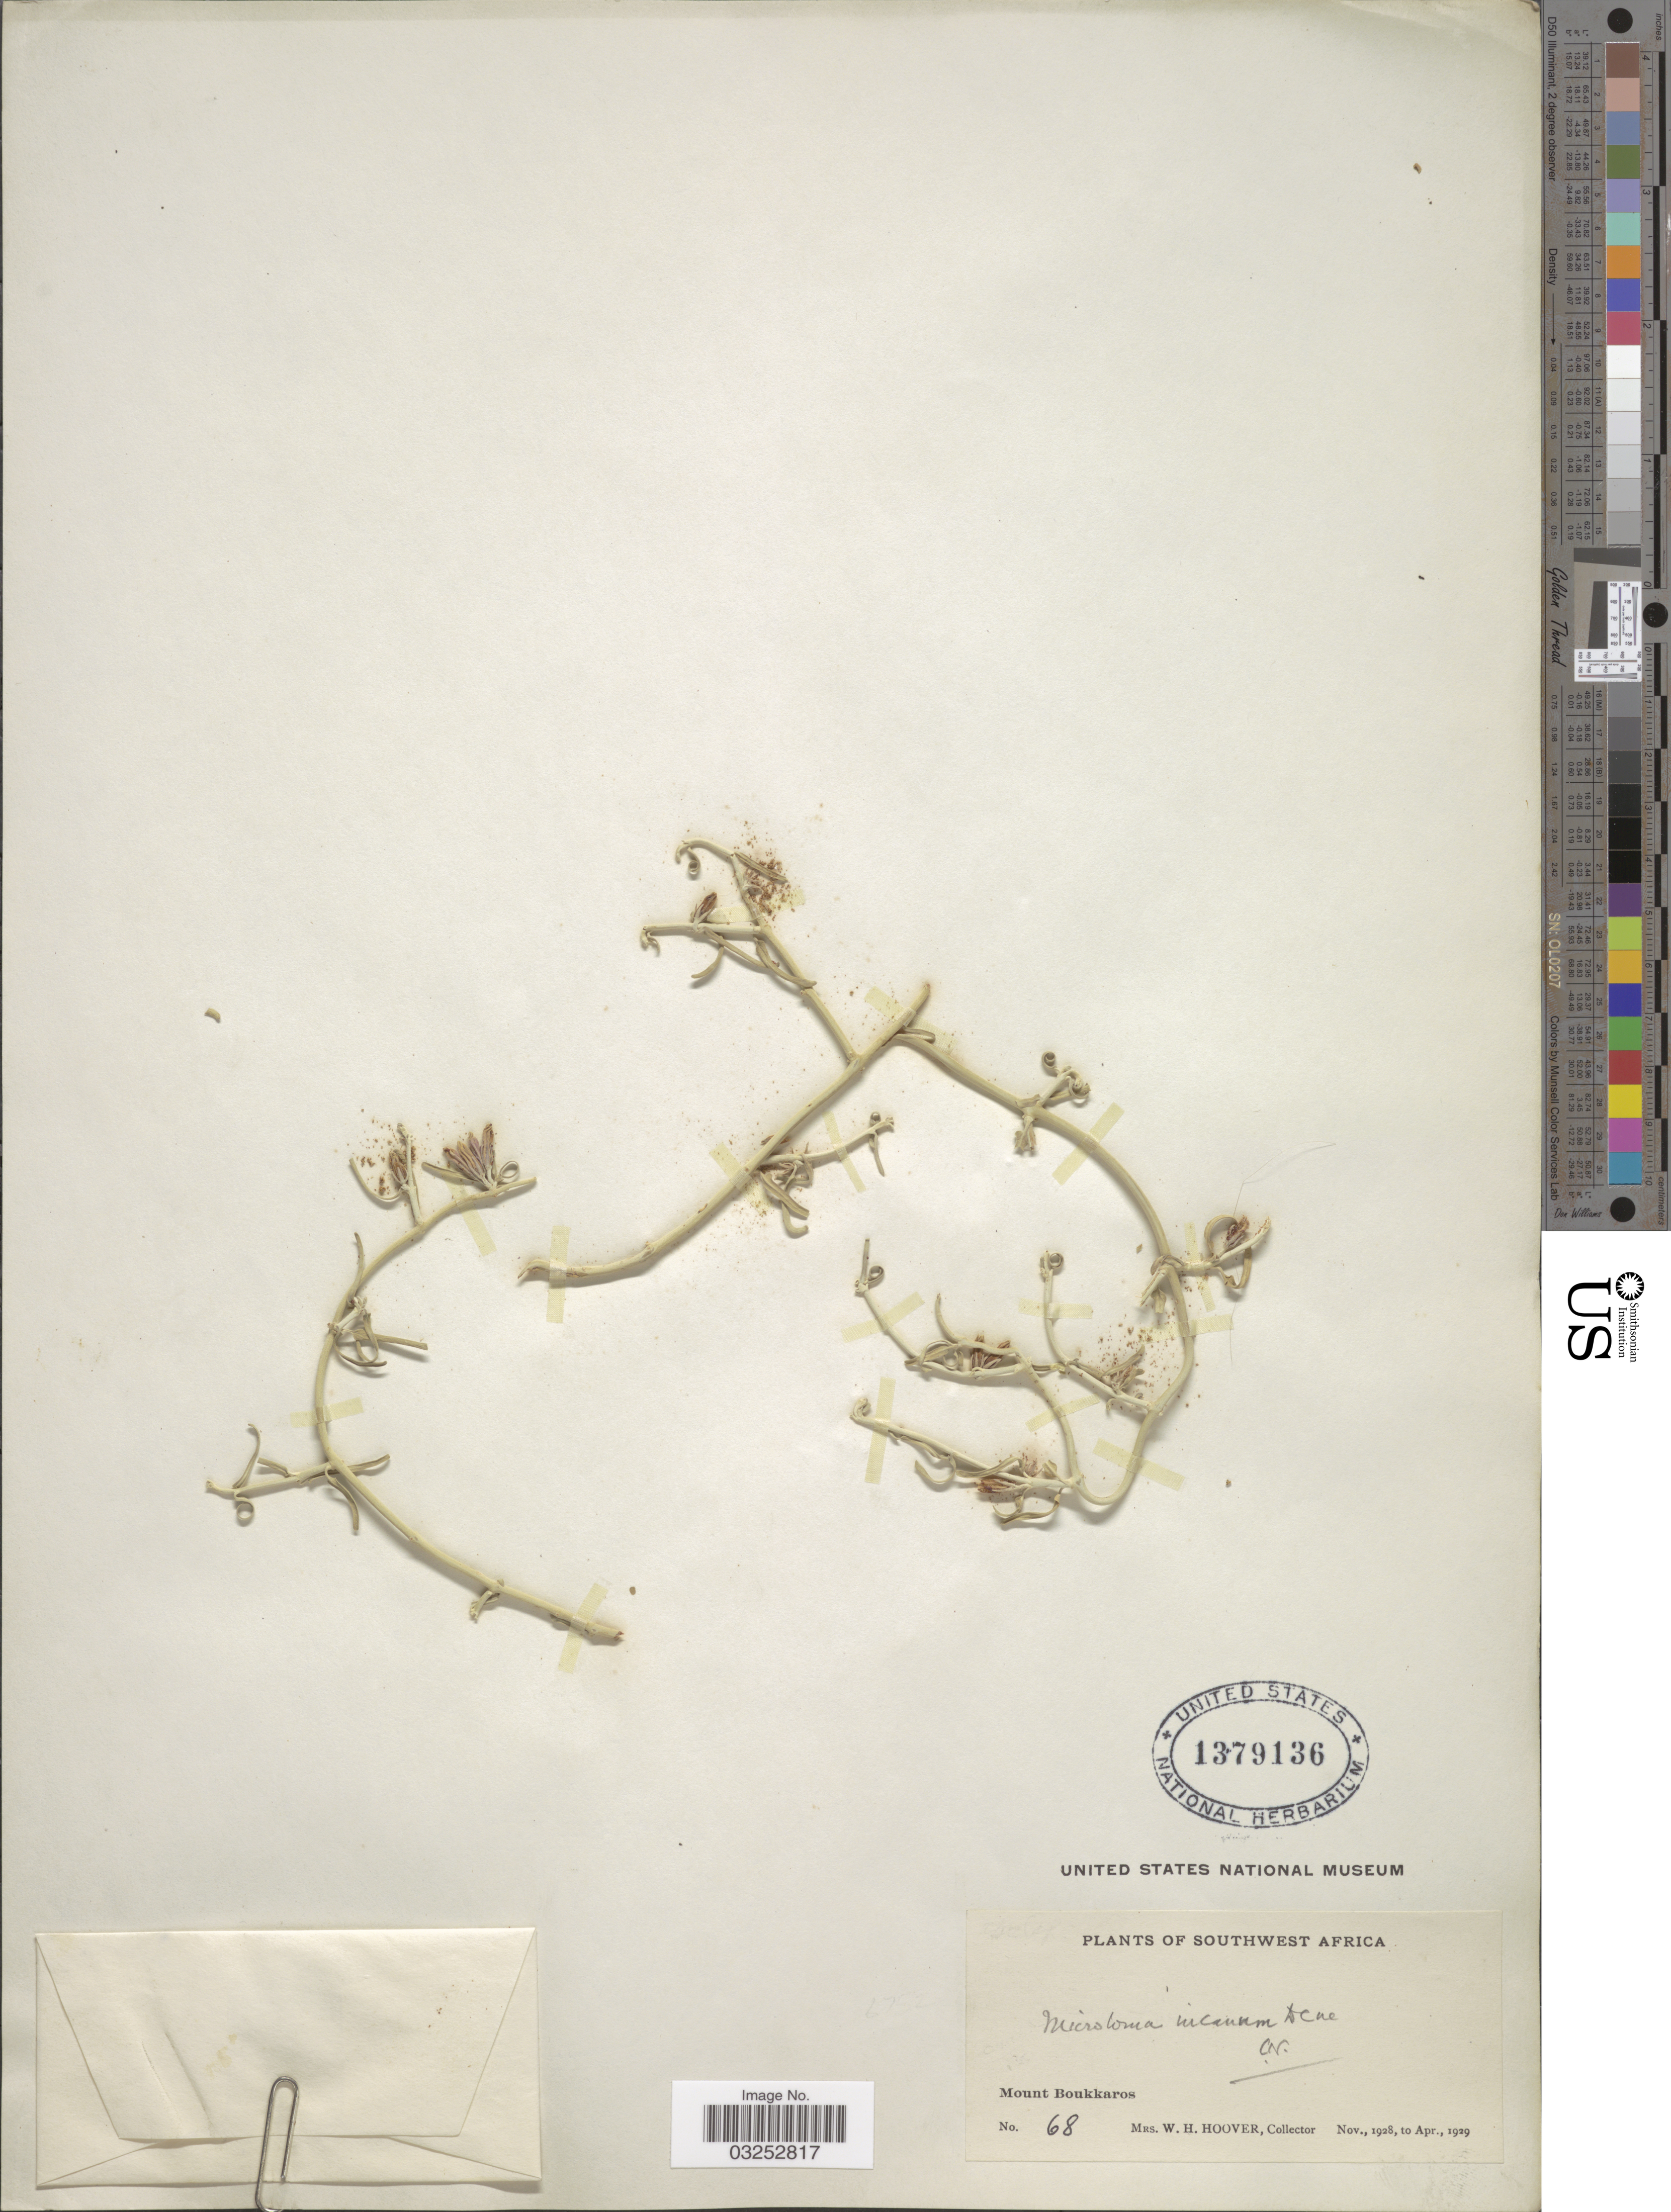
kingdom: Plantae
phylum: Tracheophyta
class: Magnoliopsida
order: Gentianales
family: Apocynaceae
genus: Microloma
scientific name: Microloma incanum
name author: Decne.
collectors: W. H. Hoover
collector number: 68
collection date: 1928-11/1929-04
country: Namibia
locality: Southwest Africa, Mount Boukkaros.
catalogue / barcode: US 1379136